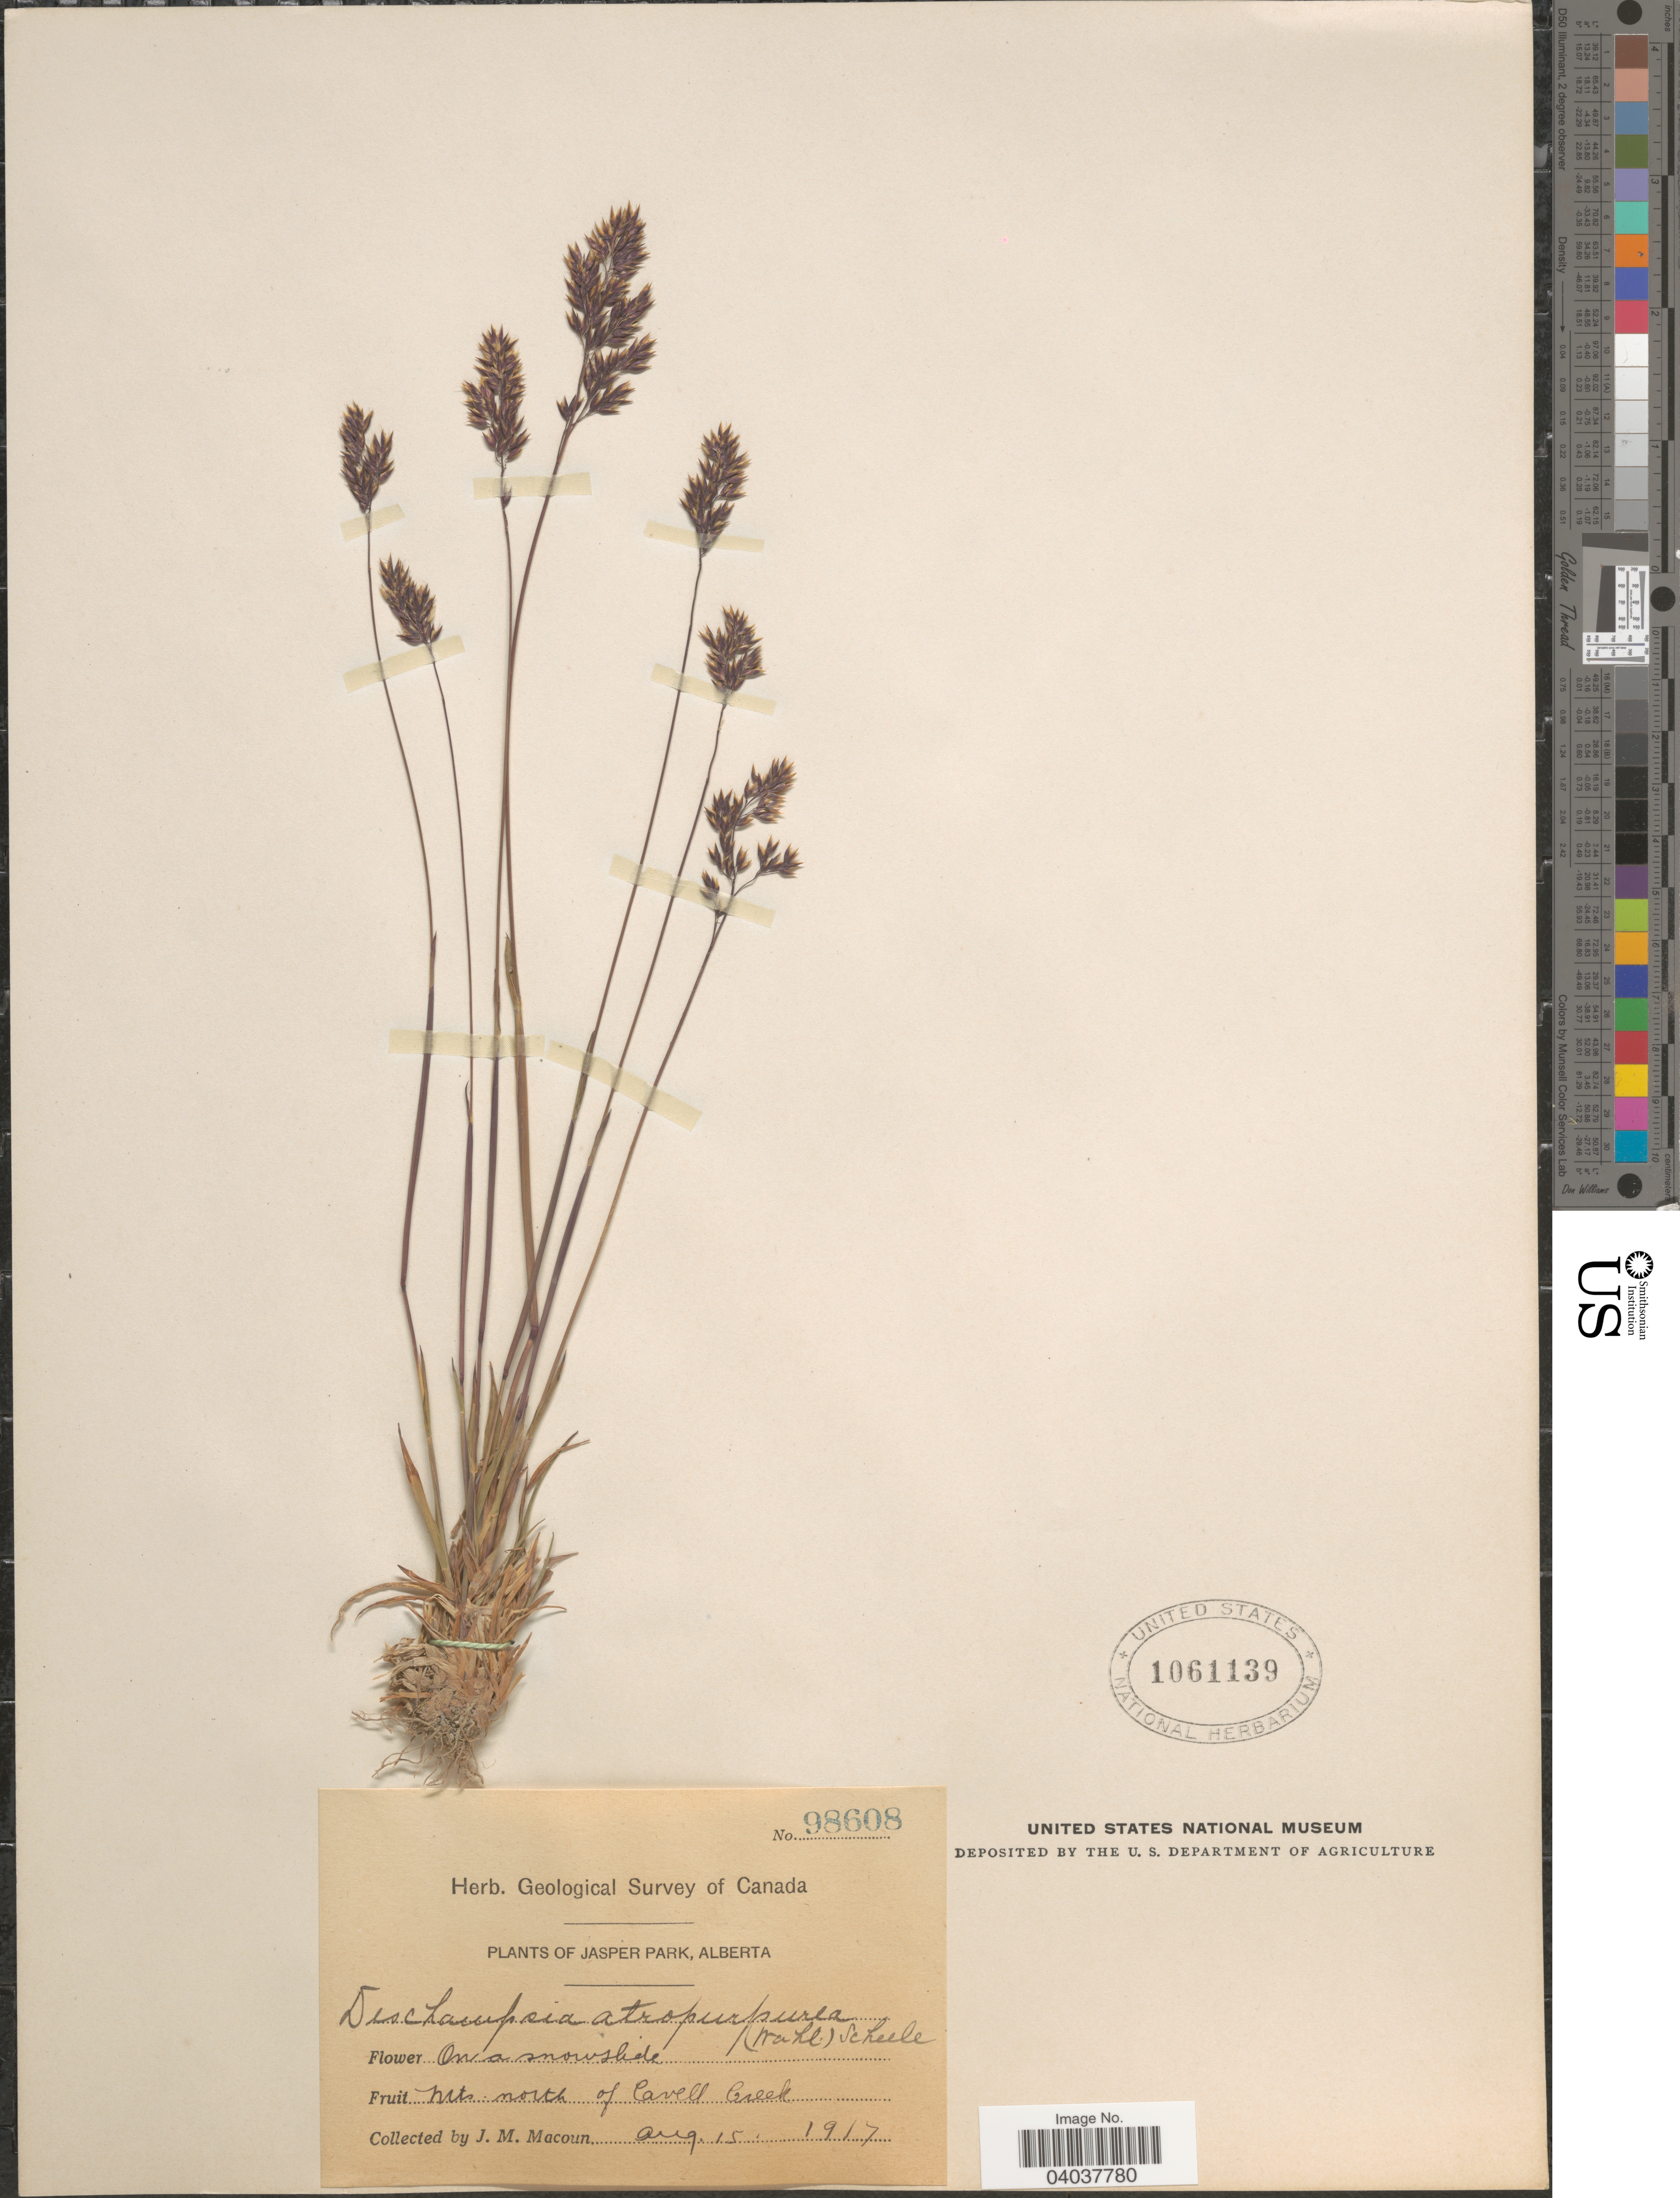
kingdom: Plantae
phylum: Tracheophyta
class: Liliopsida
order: Poales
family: Poaceae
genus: Vahlodea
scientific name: Vahlodea atropurpurea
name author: (Wahlenb.) Fr. ex Hartm.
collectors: J. M. Macoun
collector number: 98608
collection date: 1917-08-15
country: Canada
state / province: Alberta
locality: Jasper Park. Mts. north of Cavell Creek.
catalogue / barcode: US 1061139